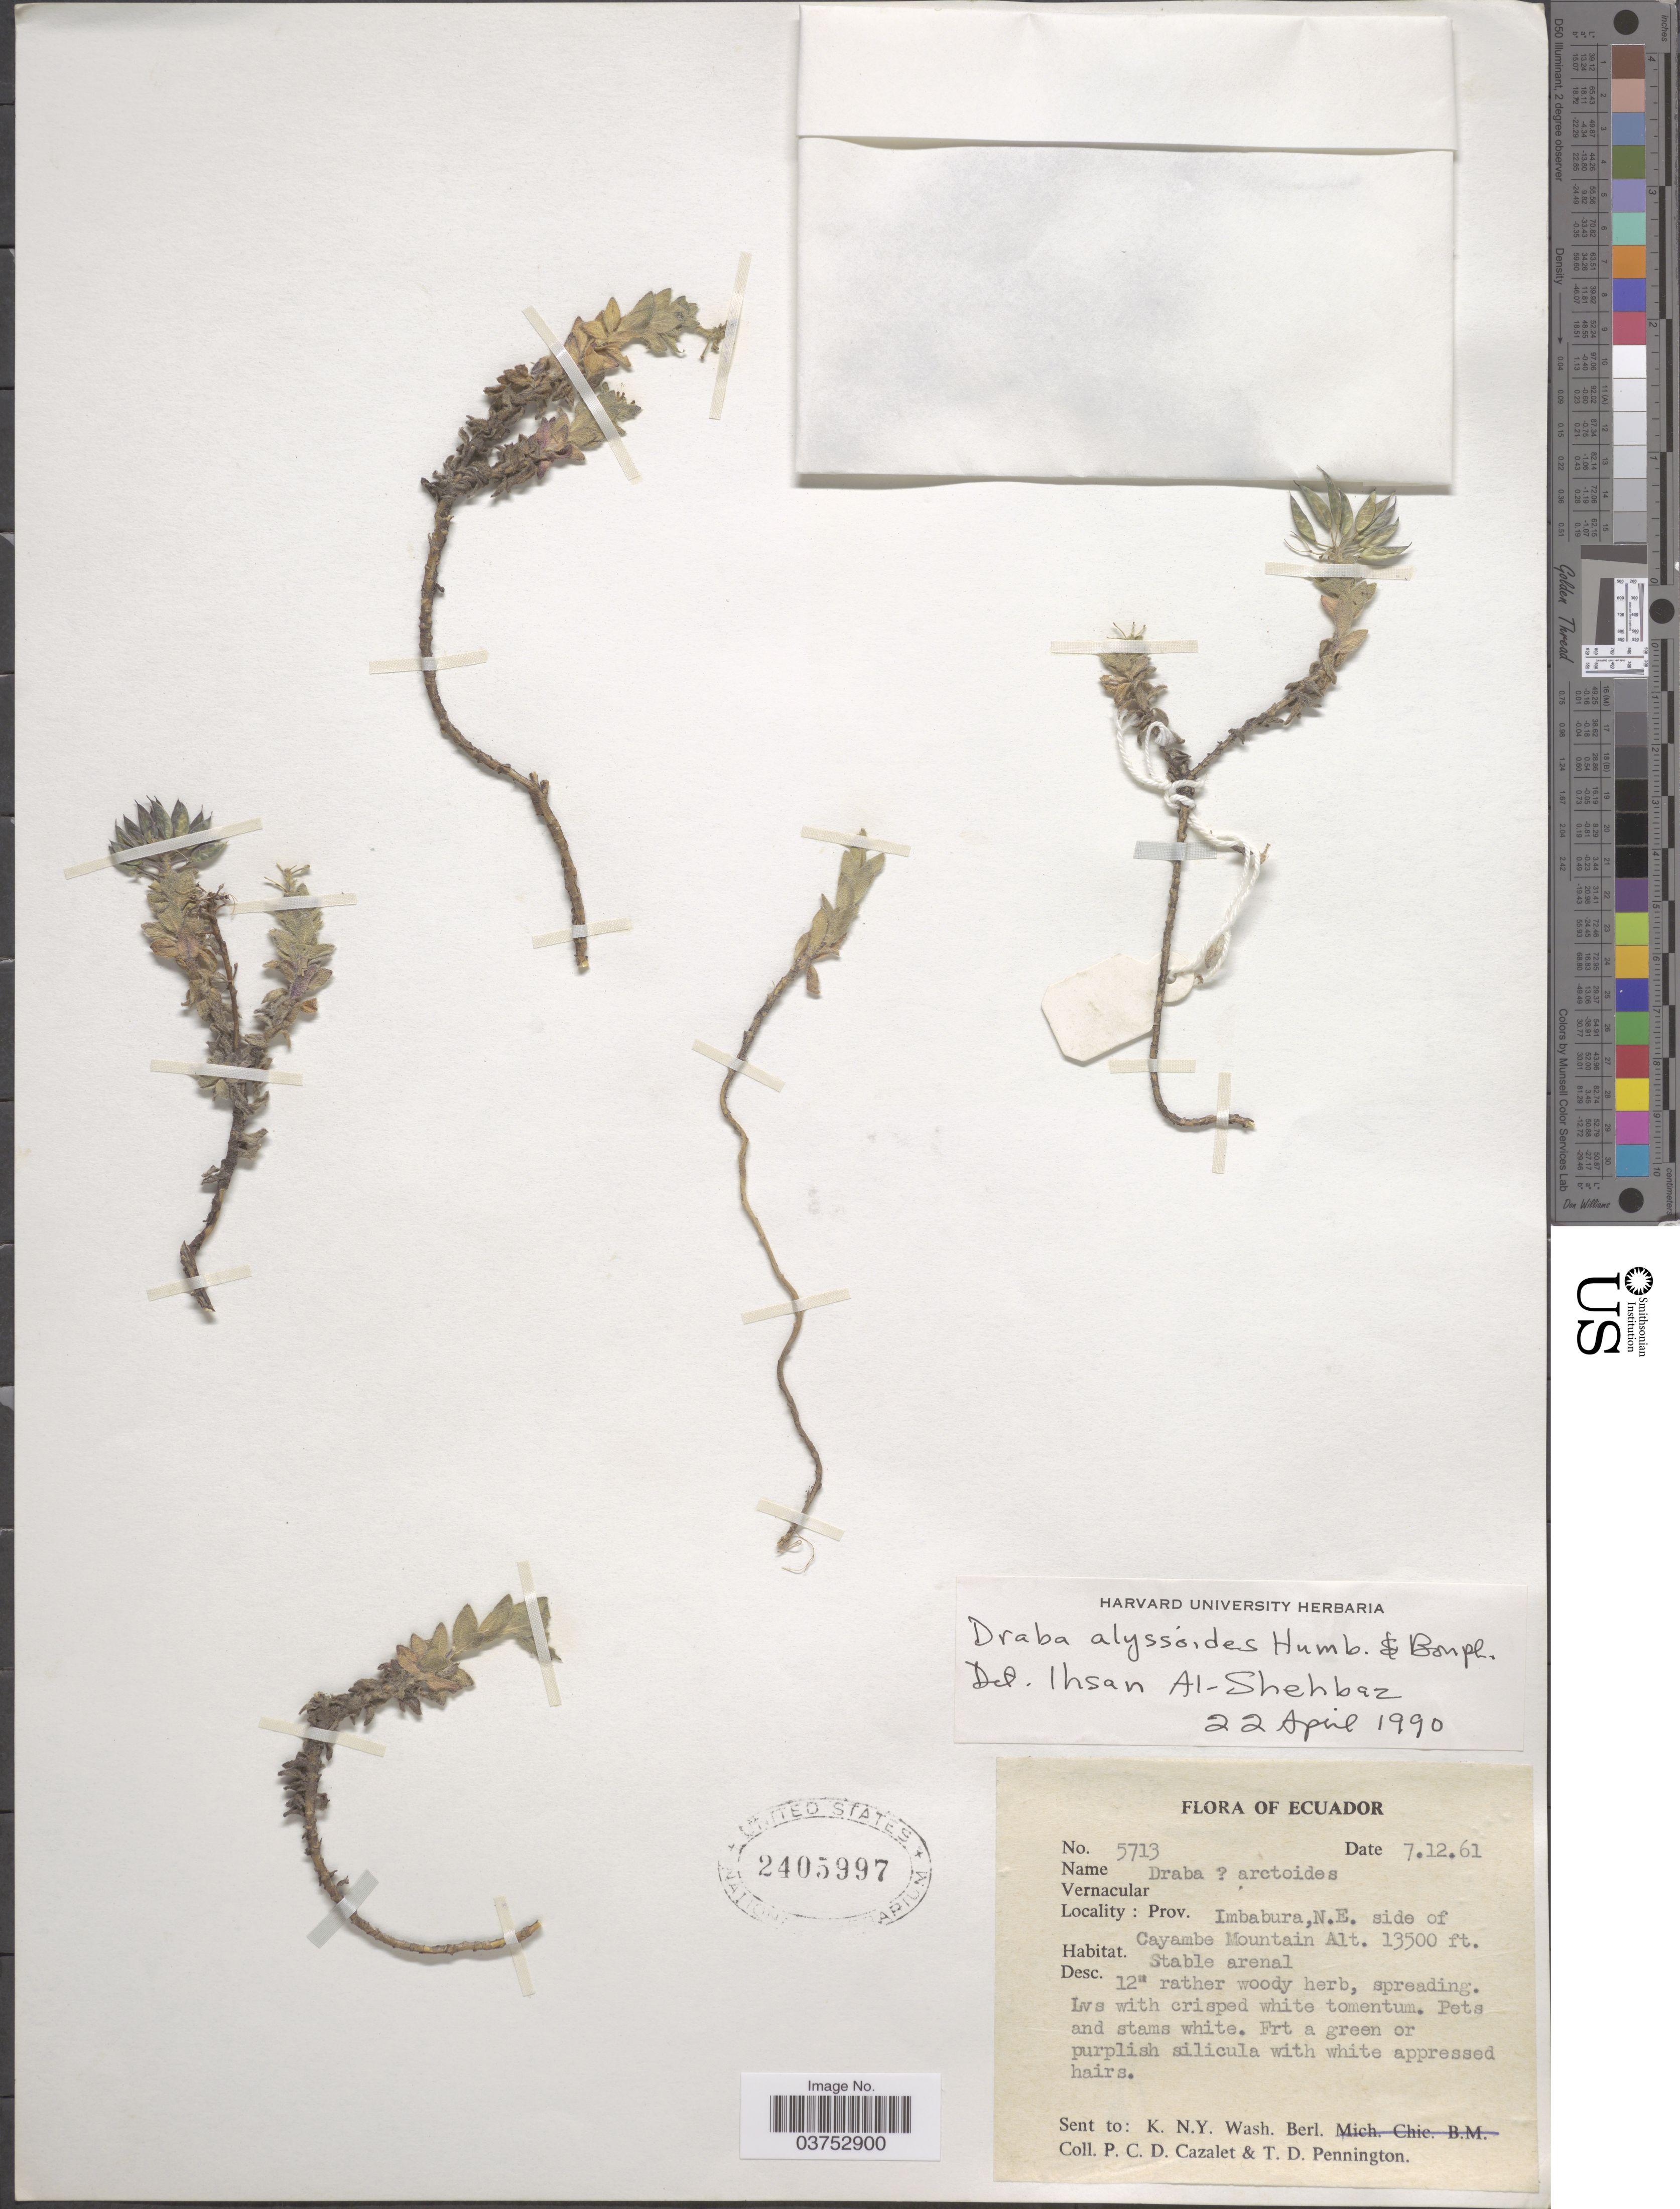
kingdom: Plantae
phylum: Tracheophyta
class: Magnoliopsida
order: Brassicales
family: Brassicaceae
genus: Draba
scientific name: Draba alyssoides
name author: Humb. & Bonpl. ex DC.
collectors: P. C. D. Cazalet & T. D. Pennington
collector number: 5713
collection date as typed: Transcribed d/m/y: 7/12/61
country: Ecuador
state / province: Imbabura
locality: N.E. side of Cayambe Mountain.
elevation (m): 4115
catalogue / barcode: US 2405997